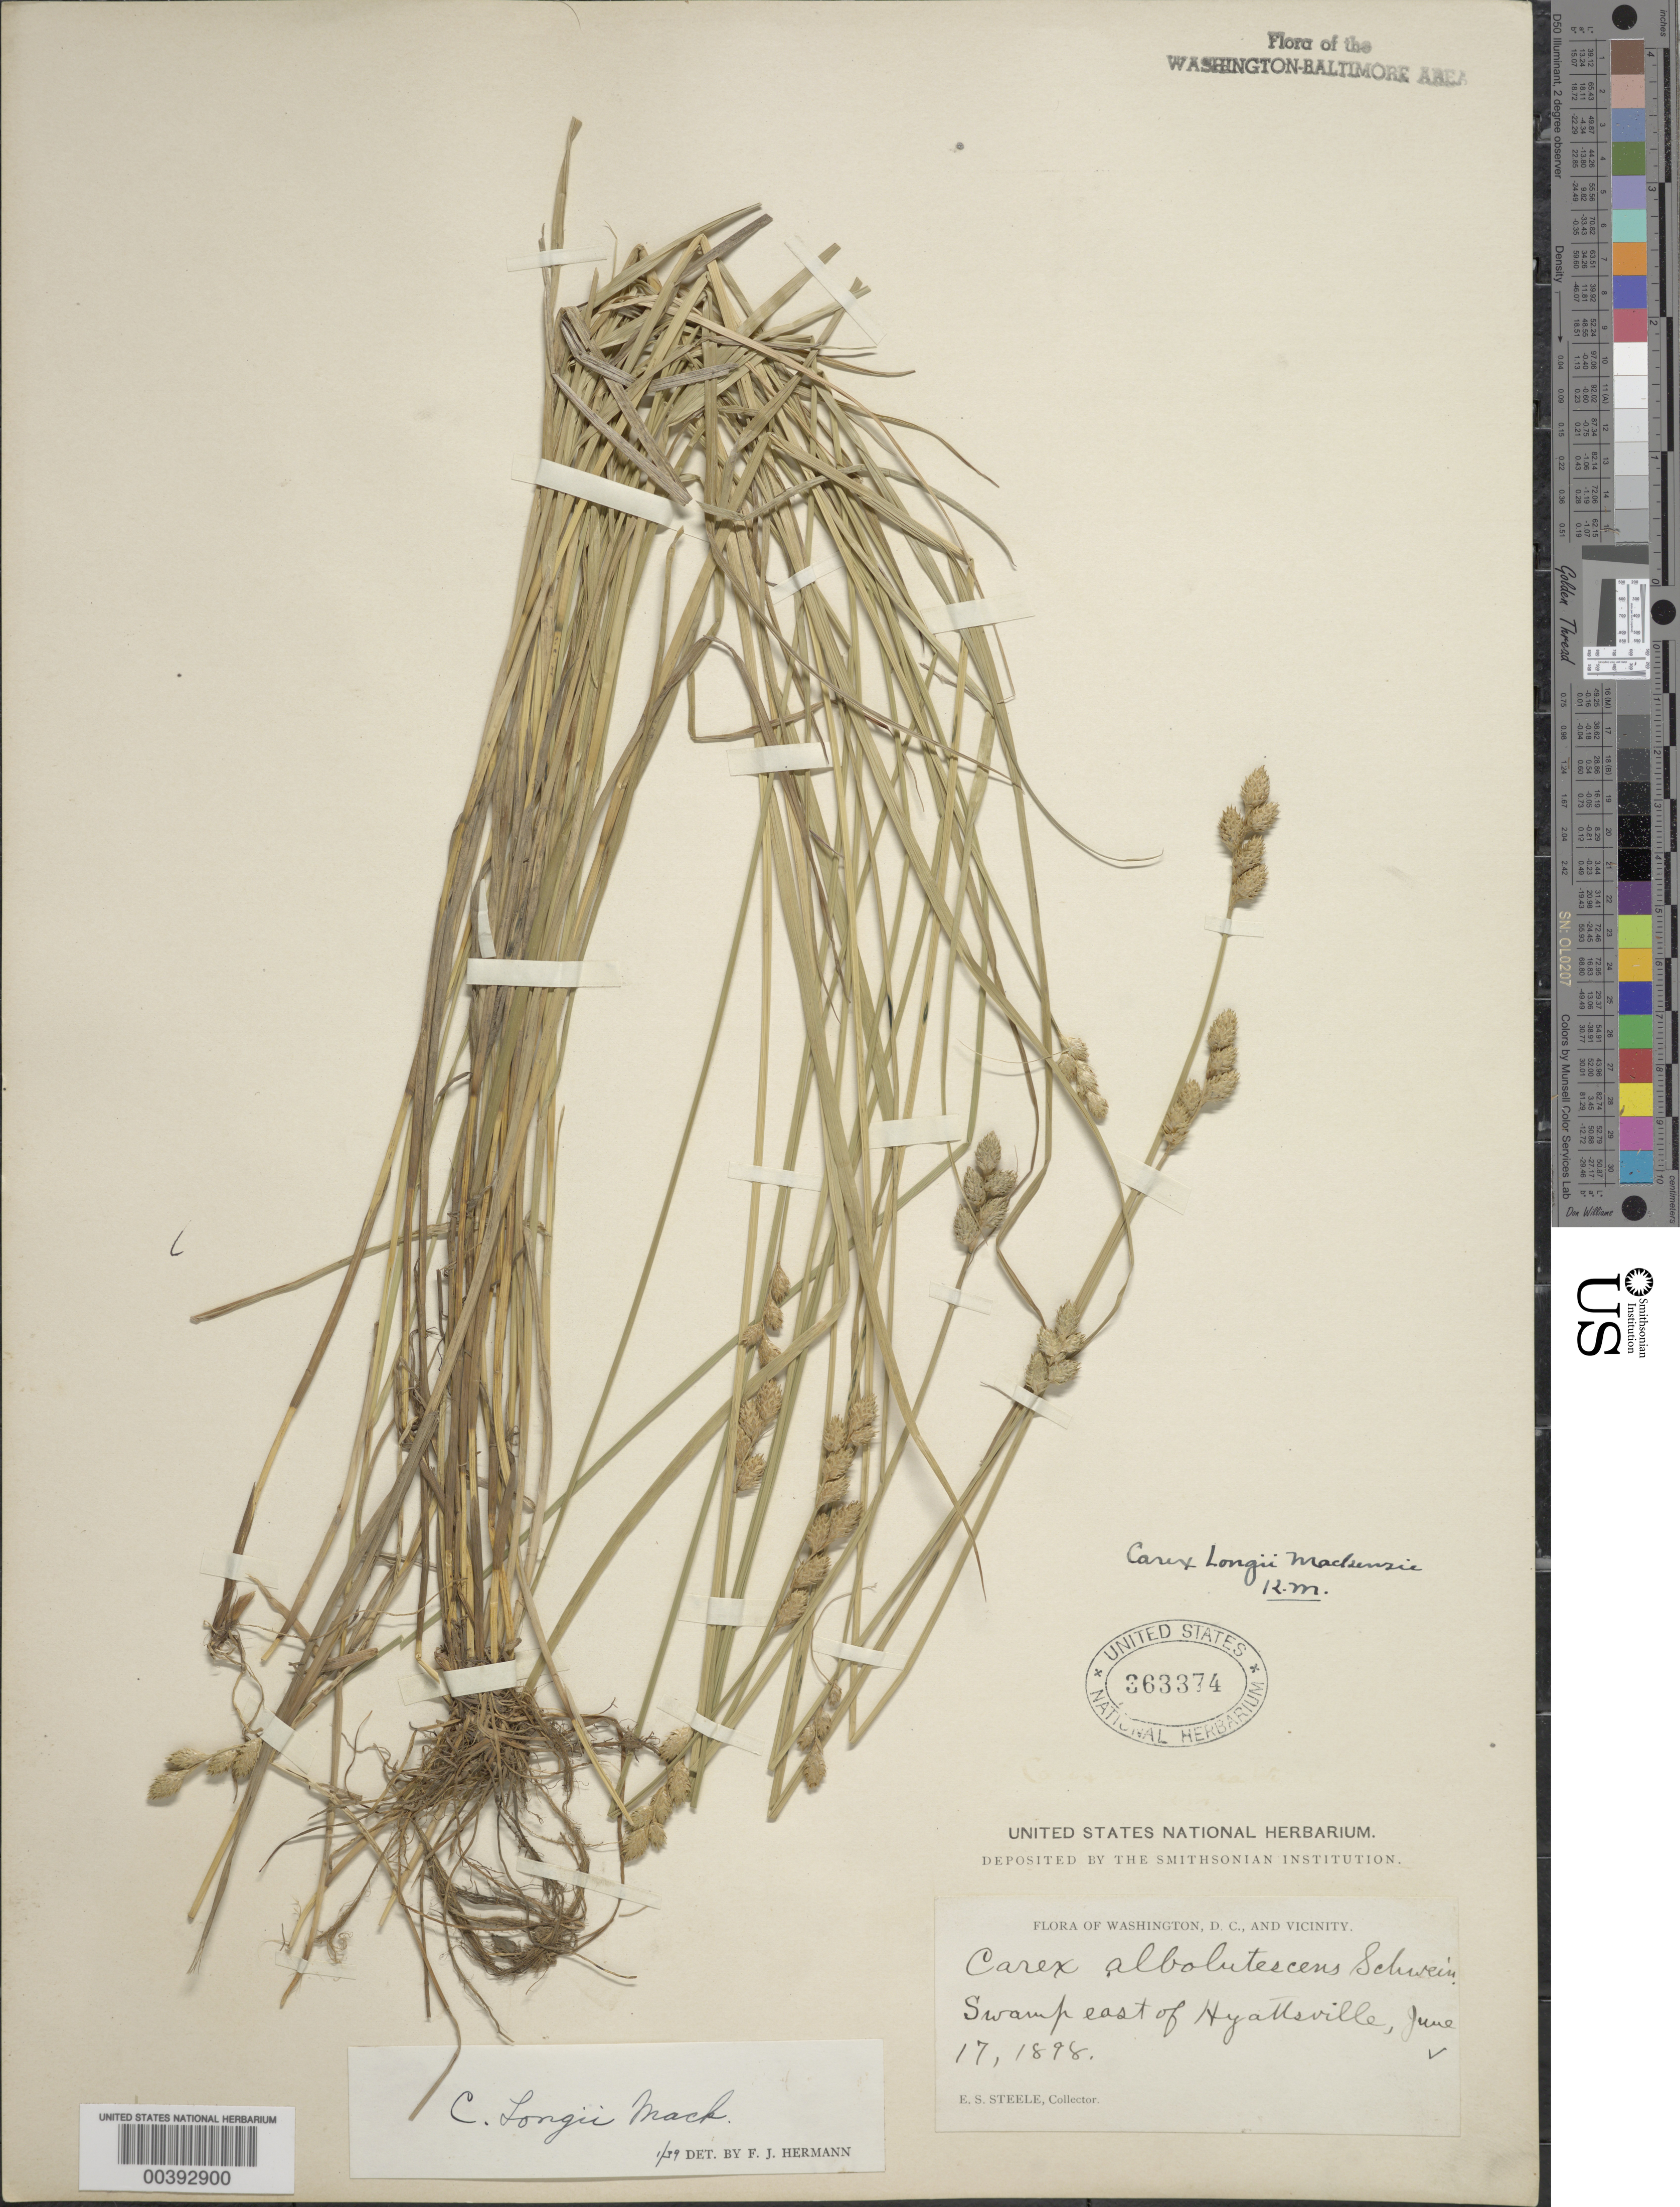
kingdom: Plantae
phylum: Tracheophyta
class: Liliopsida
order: Poales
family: Cyperaceae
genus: Carex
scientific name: Carex longii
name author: Mack.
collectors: E. Steele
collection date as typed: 17 Jun 1898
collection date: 1898-06-17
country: United States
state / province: Maryland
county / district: Prince George's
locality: East of Hyattsville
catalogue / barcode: US 363374